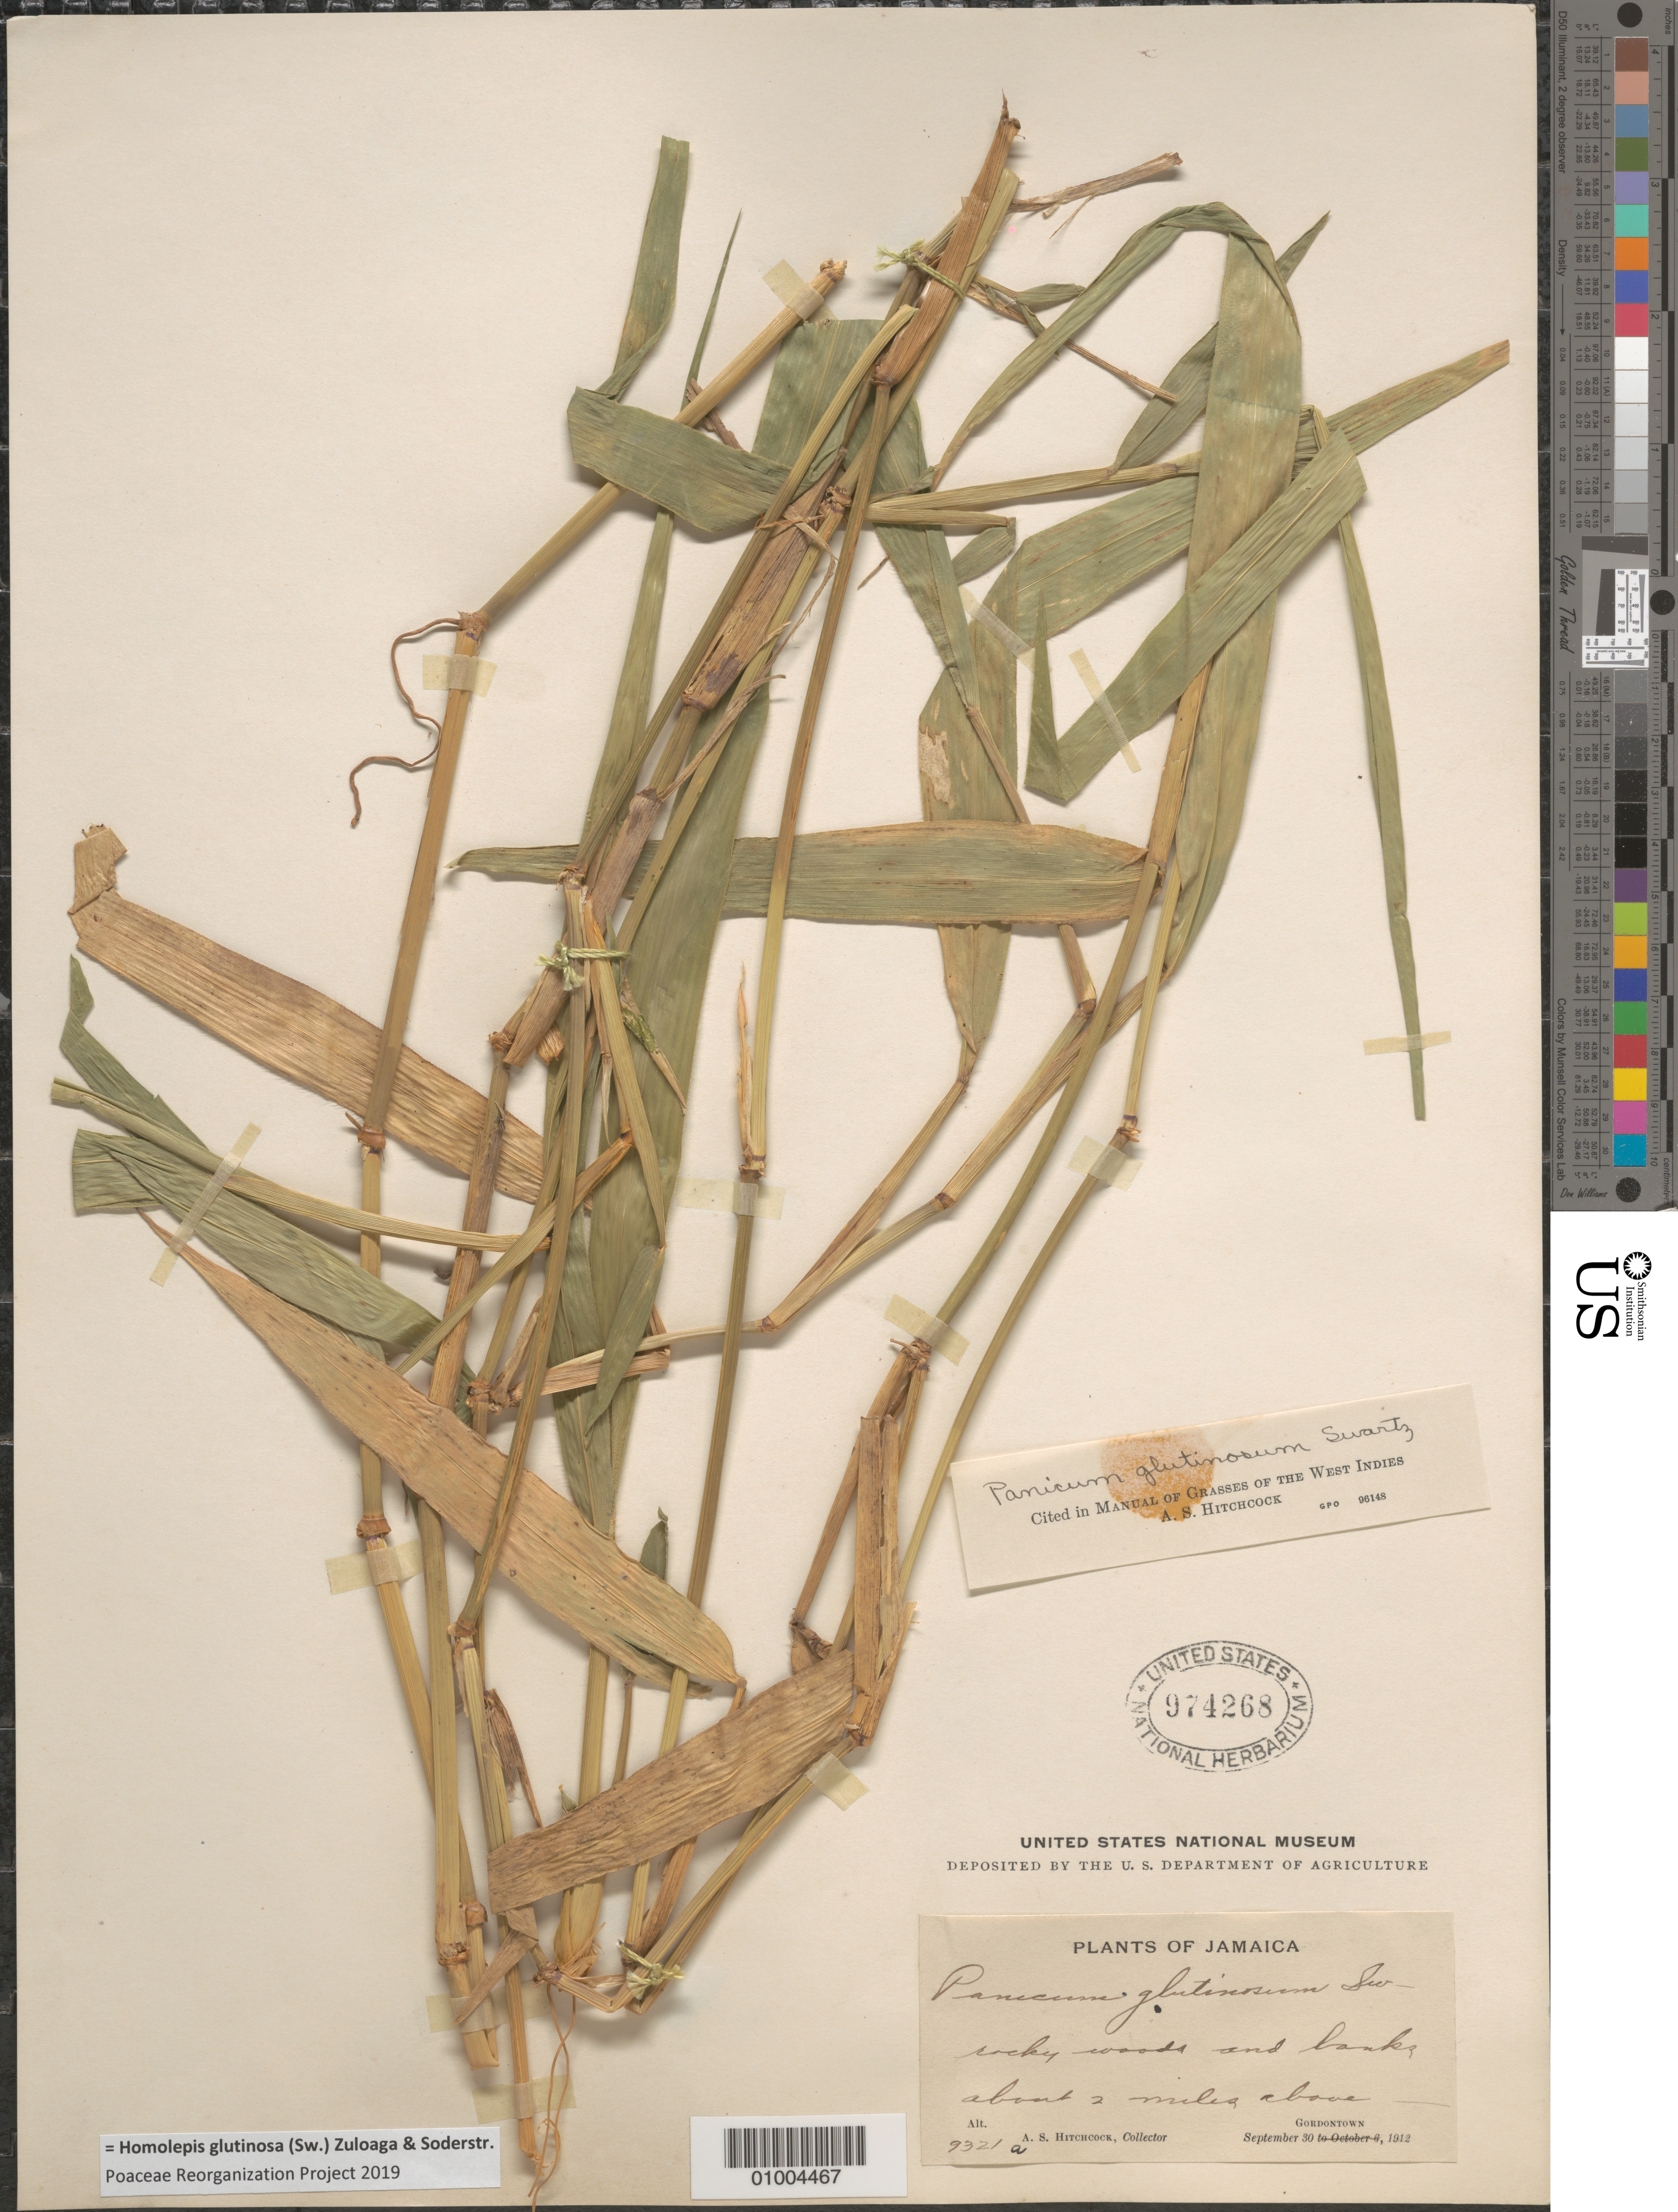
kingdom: Plantae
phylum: Tracheophyta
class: Liliopsida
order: Poales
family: Poaceae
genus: Homolepis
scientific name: Homolepis glutinosa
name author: (Sw.) Zuloaga & Soderstr.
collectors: A. S. Hitchcock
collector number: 9321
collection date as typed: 30 Sep 1912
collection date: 1912-09-30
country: Jamaica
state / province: Saint Andrew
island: Jamaica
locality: rocky woods and banks about two miles above Gordontown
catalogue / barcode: US 974268